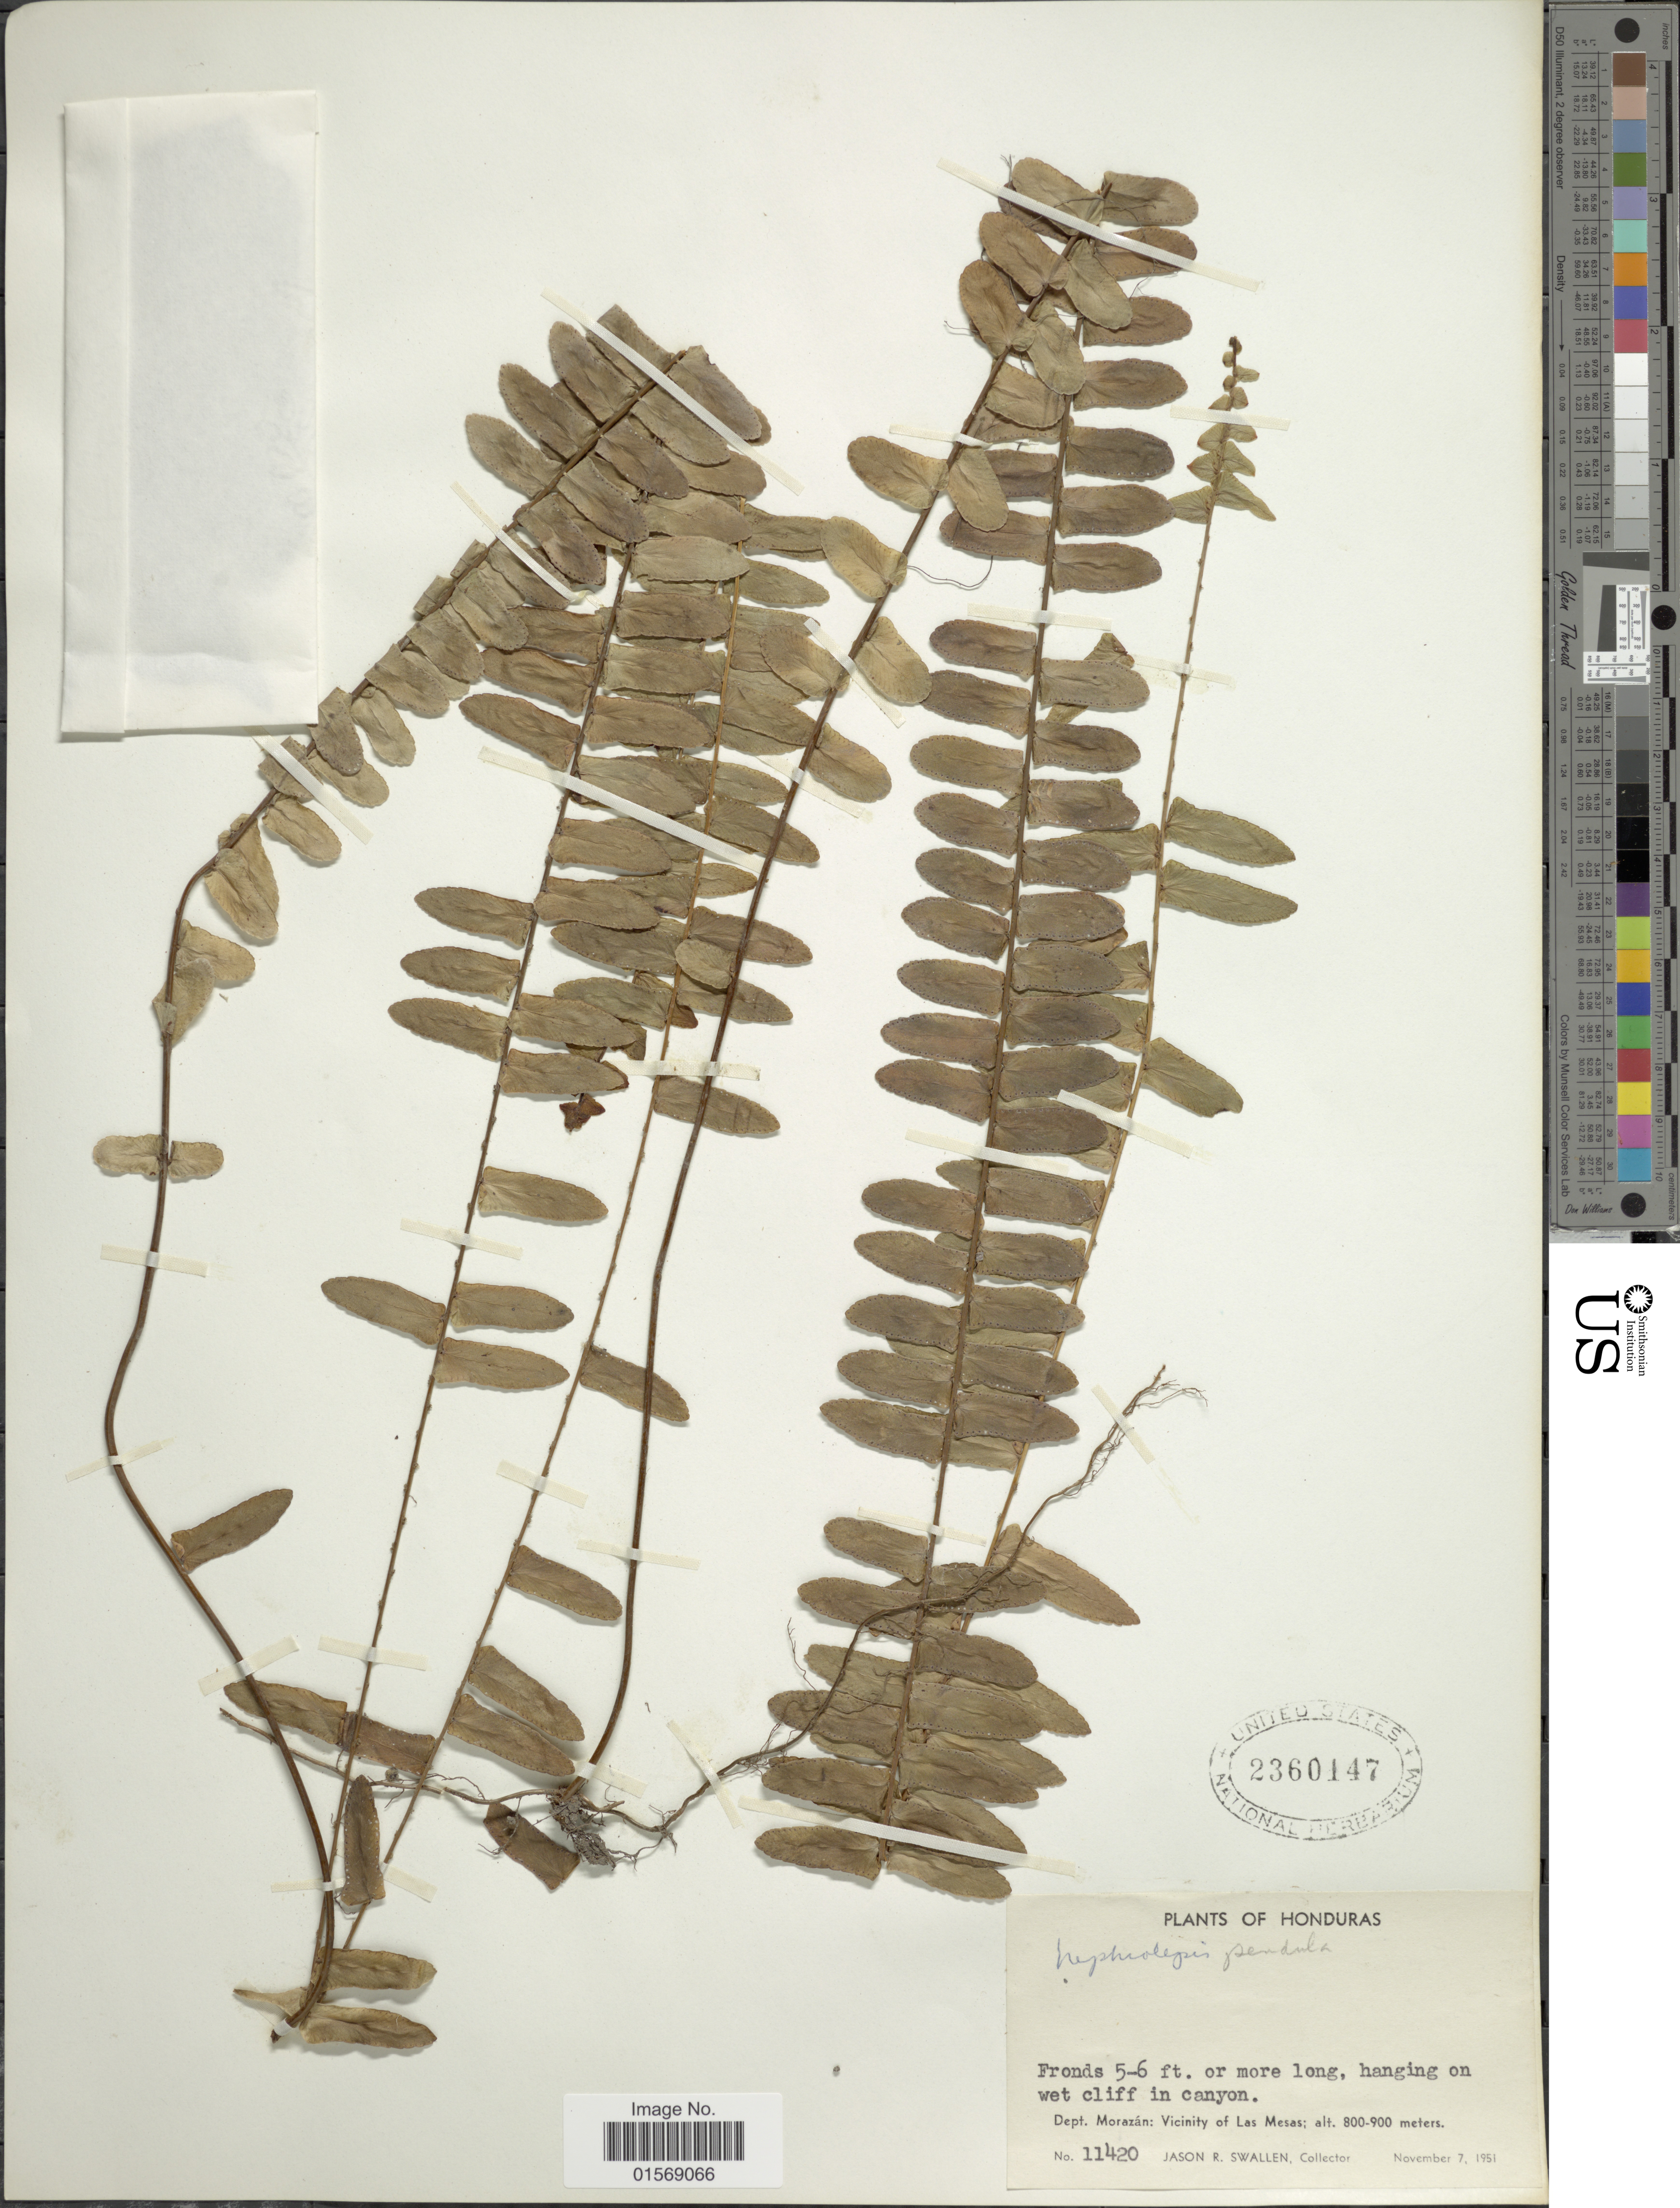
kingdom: Plantae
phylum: Tracheophyta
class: Polypodiopsida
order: Polypodiales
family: Nephrolepidaceae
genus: Nephrolepis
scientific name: Nephrolepis pendula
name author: (Raddi) J. Sm.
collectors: J. R. Swallen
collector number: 11420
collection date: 1951-11-07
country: Honduras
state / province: Fco. Morazán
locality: Honduras. Dept. Morazan: Vicinity of Las Mesas.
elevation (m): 800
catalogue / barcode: US 2360147